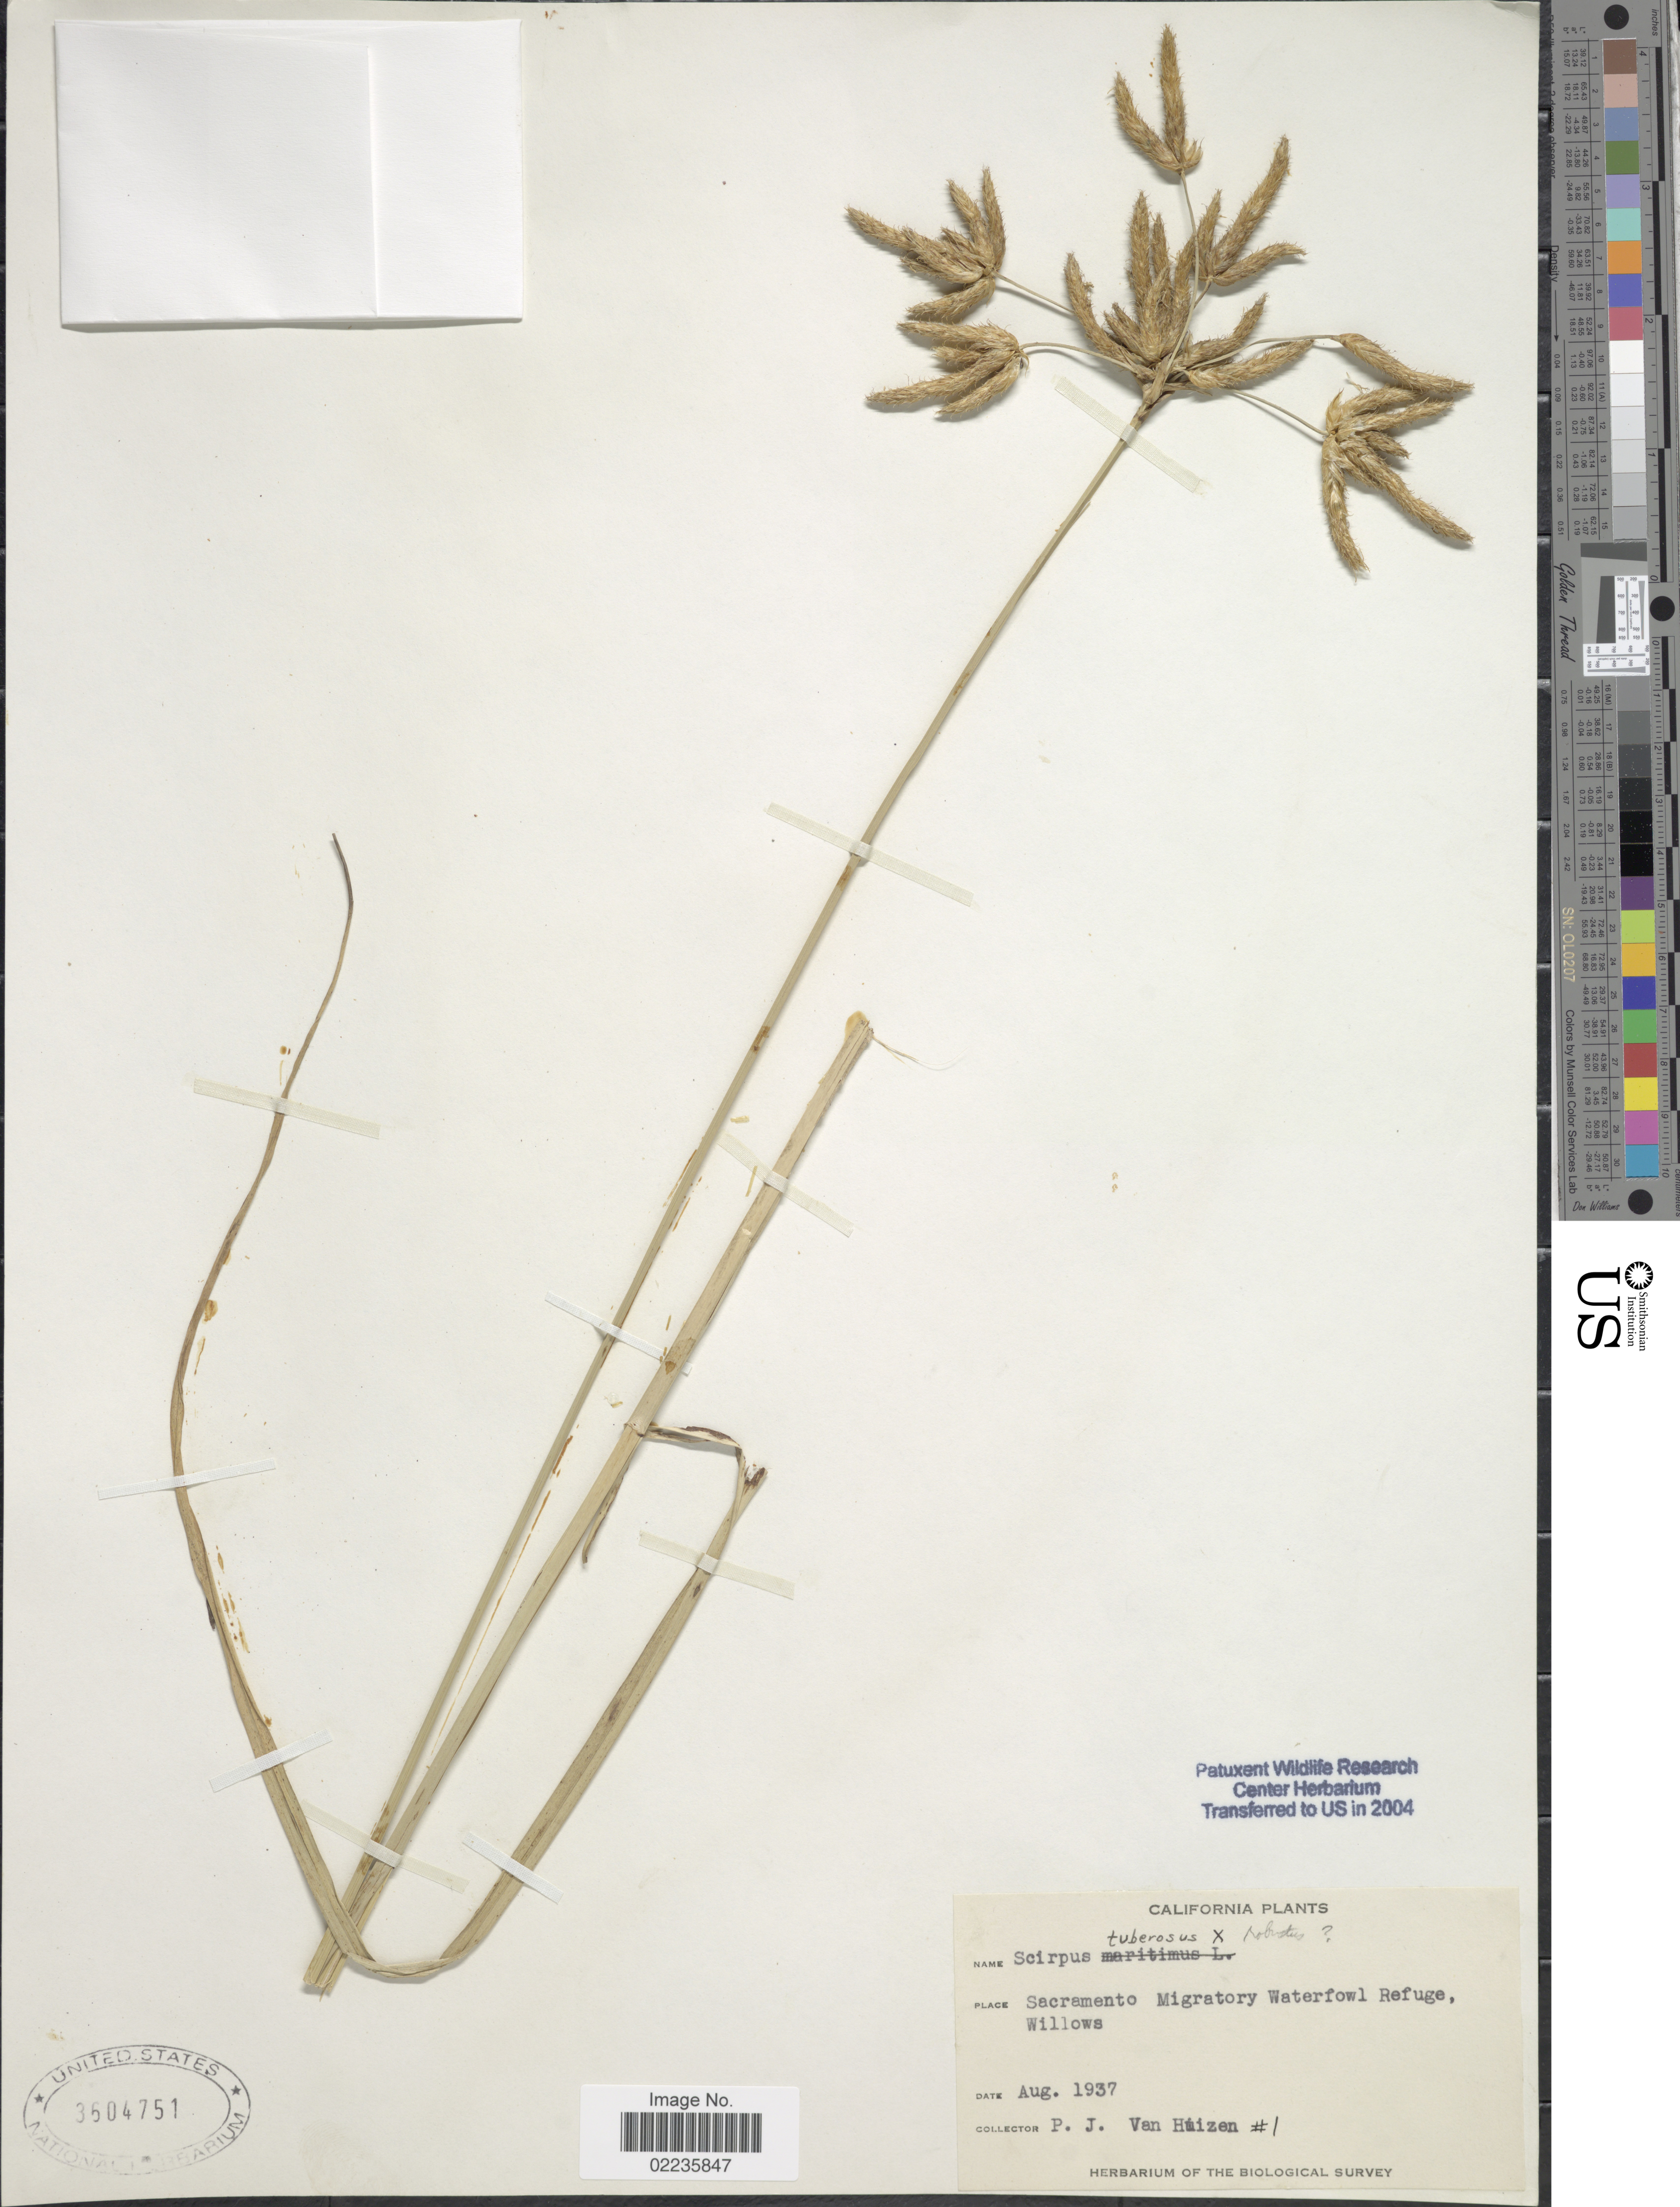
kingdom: Plantae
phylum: Tracheophyta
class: Liliopsida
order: Poales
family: Cyperaceae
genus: Bolboschoenus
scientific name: Bolboschoenus glaucus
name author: (Lam.) S.G. Sm.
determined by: Strong, Mark T., (BOT), Smithsonian Institution - National Museum of Natural History (UNITED STATES)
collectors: P. Huizen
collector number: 1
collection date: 1937-08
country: United States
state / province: California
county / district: Sacramento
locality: Sacramento Migratory Waterfowl Refuge, Willows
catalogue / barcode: US 3604751